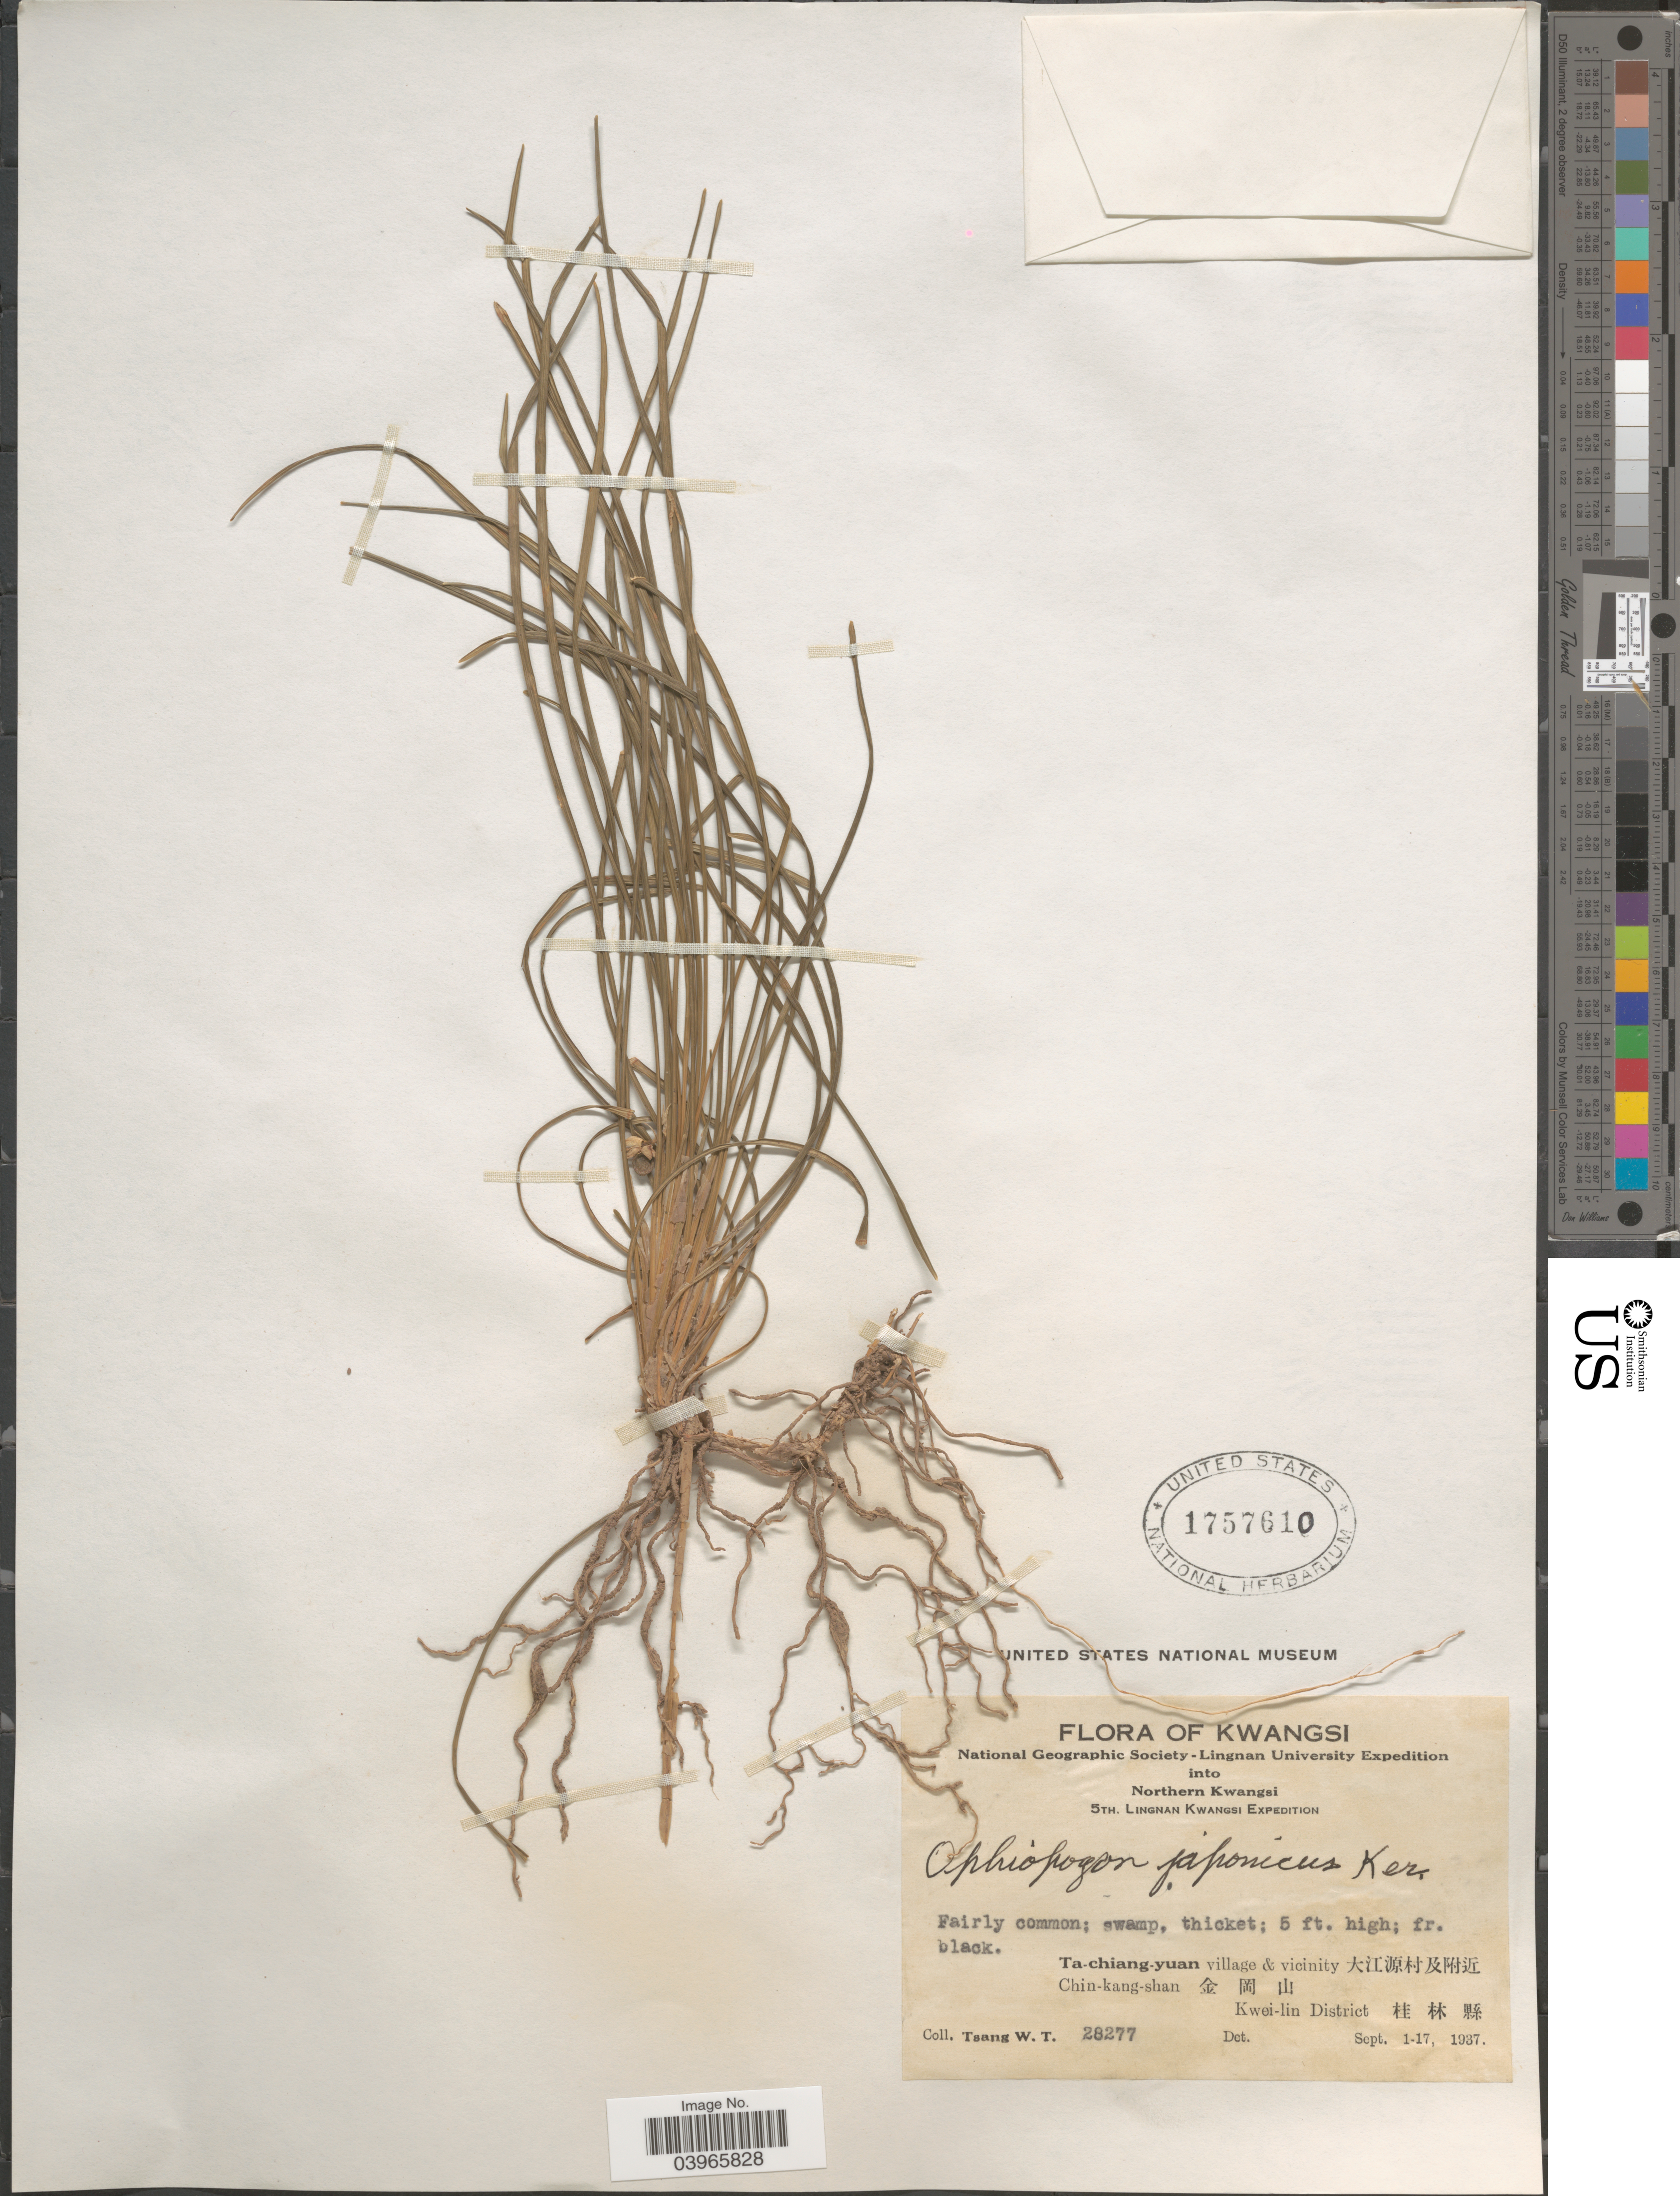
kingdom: Plantae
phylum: Tracheophyta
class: Liliopsida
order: Asparagales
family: Asparagaceae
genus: Ophiopogon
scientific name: Ophiopogon japonicus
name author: (L. f.) Ker Gawl.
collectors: W. T. Tsang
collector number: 28277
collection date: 1937-09-01/1937-09-17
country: China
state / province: Guangxi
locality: Northern Kwangsi. Ta-chiang-yuan village & vicinity X. Chin-kang-shan X. Kwei-lin District X.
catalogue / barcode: US 1757610